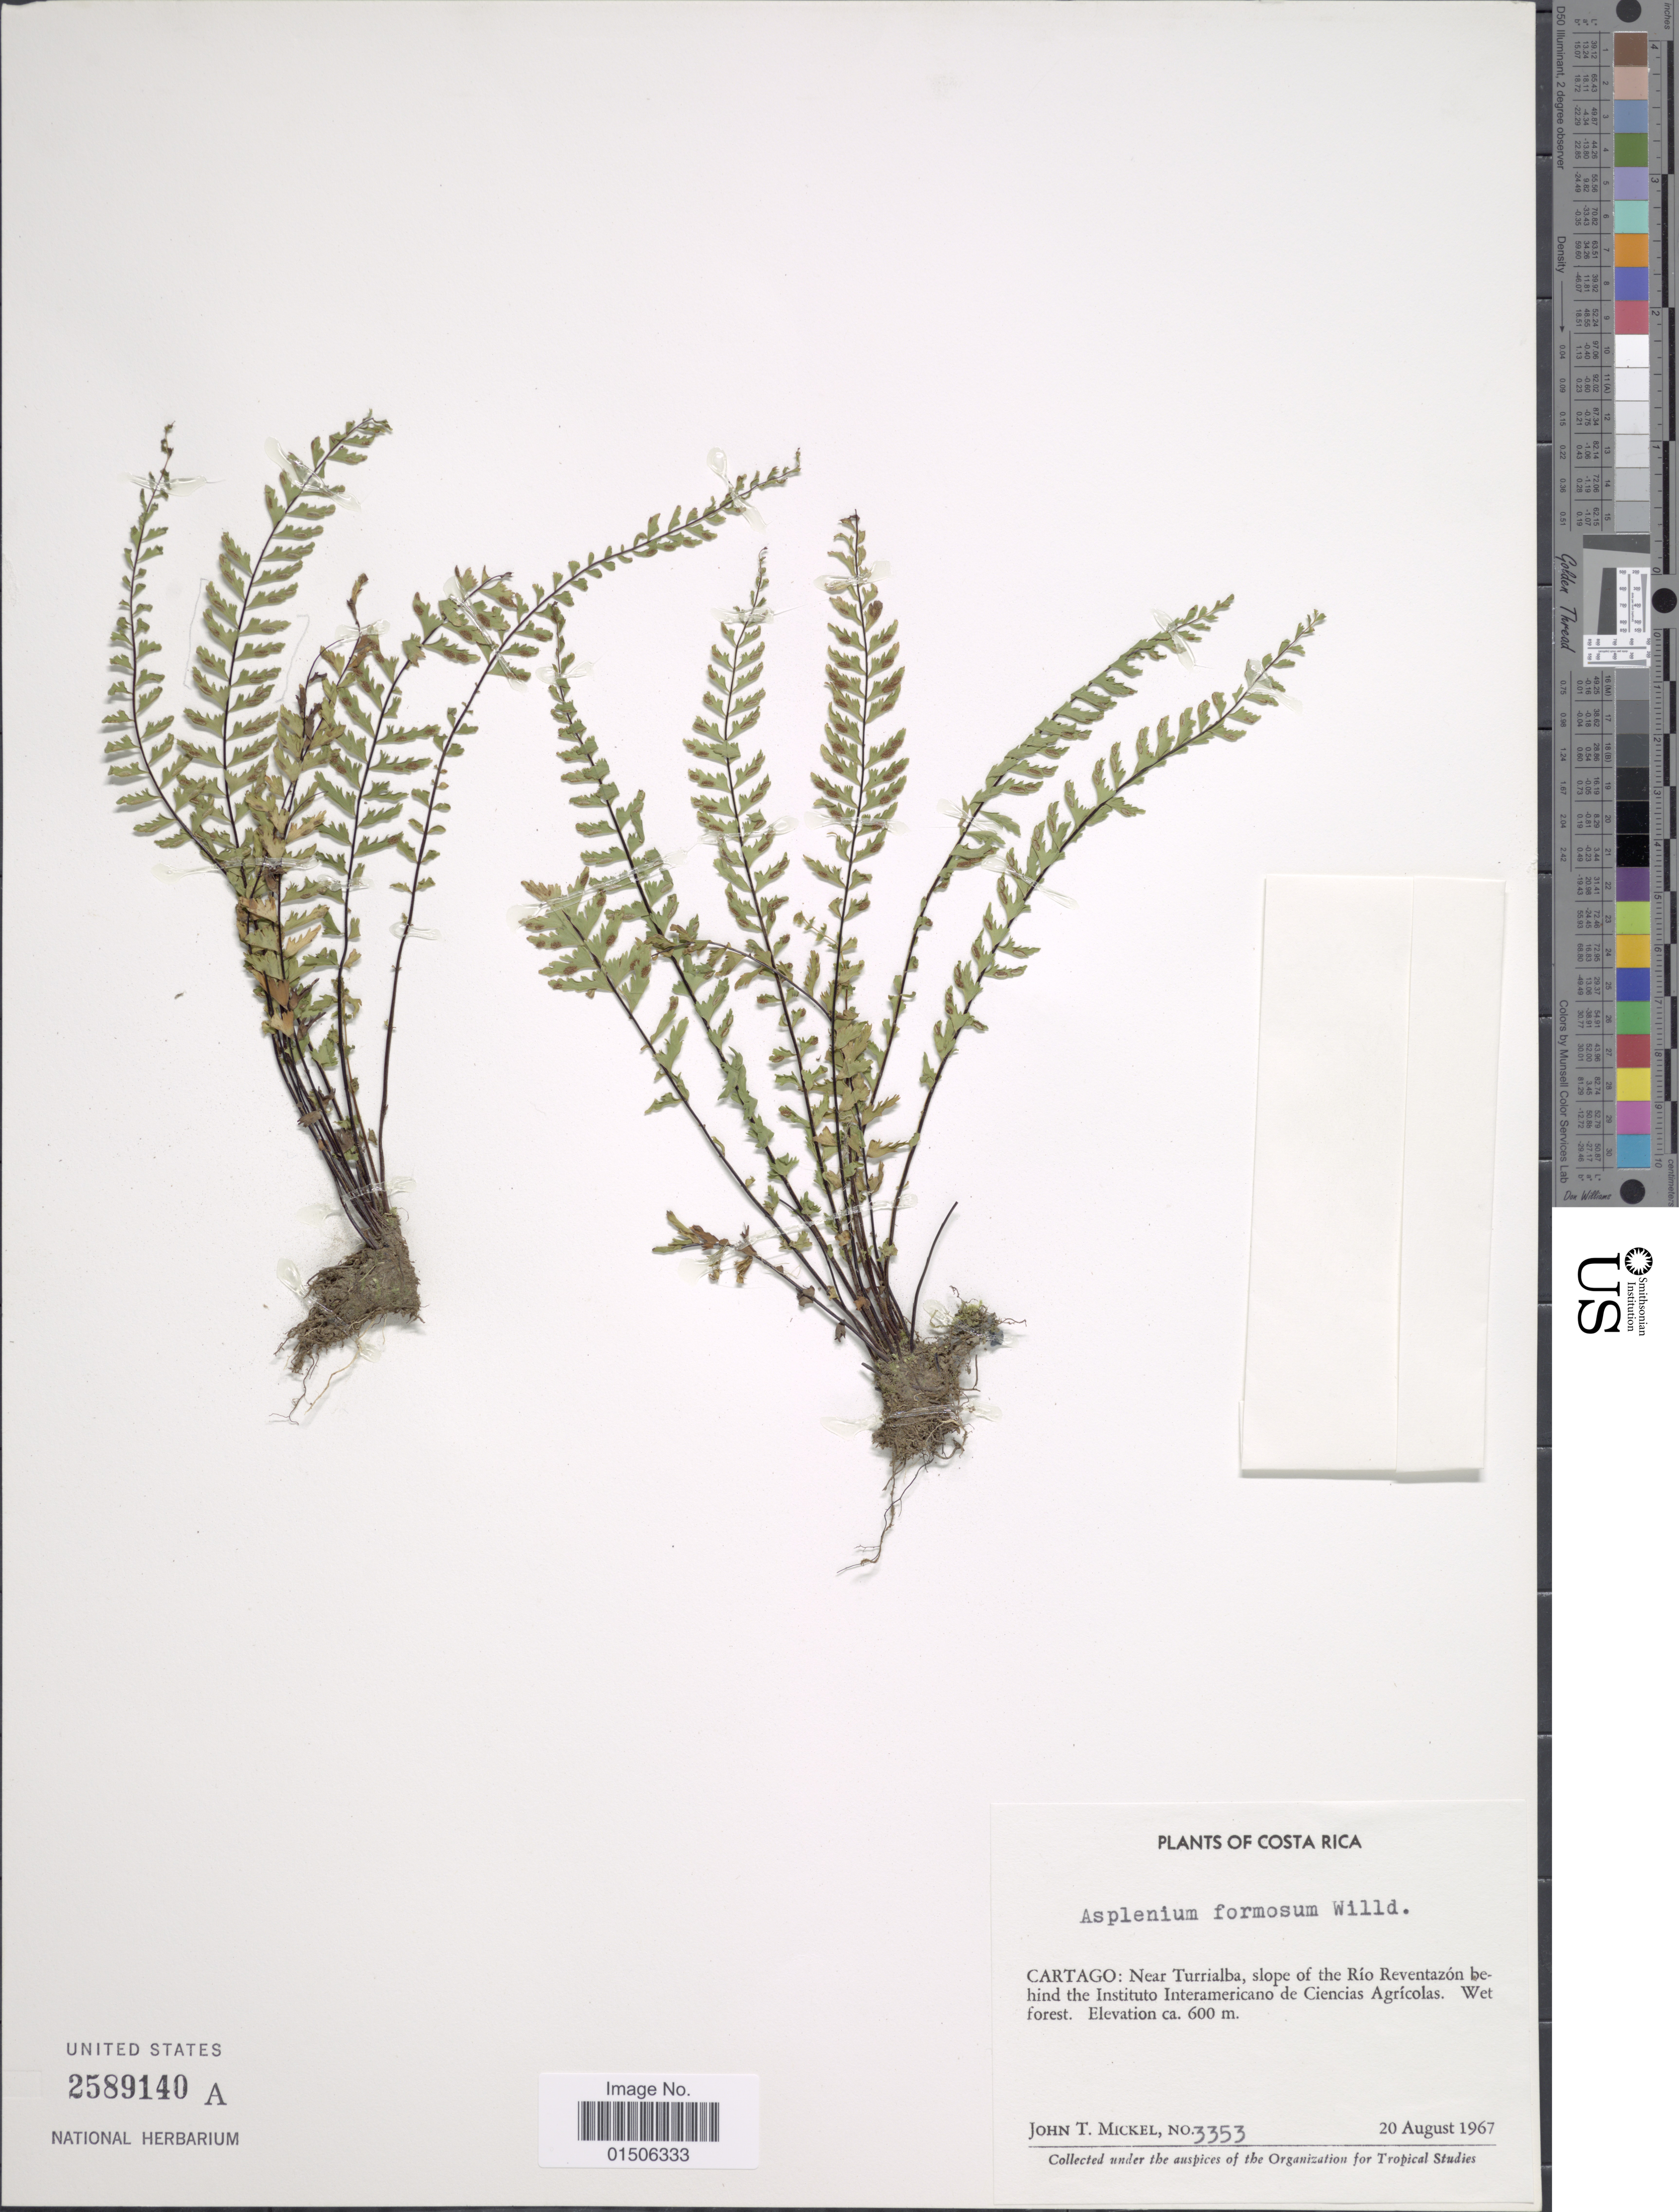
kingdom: Plantae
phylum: Tracheophyta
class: Polypodiopsida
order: Polypodiales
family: Aspleniaceae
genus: Asplenium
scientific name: Asplenium formosum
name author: Willd.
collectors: J. T. Mickel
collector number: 3353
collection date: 1967-08-20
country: Costa Rica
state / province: Cartago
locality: Near Turrialba, slope of the Río Reventazón behind the Instituto Interamericano de Ciencias Agrícolas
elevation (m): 600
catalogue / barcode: US 2589140A